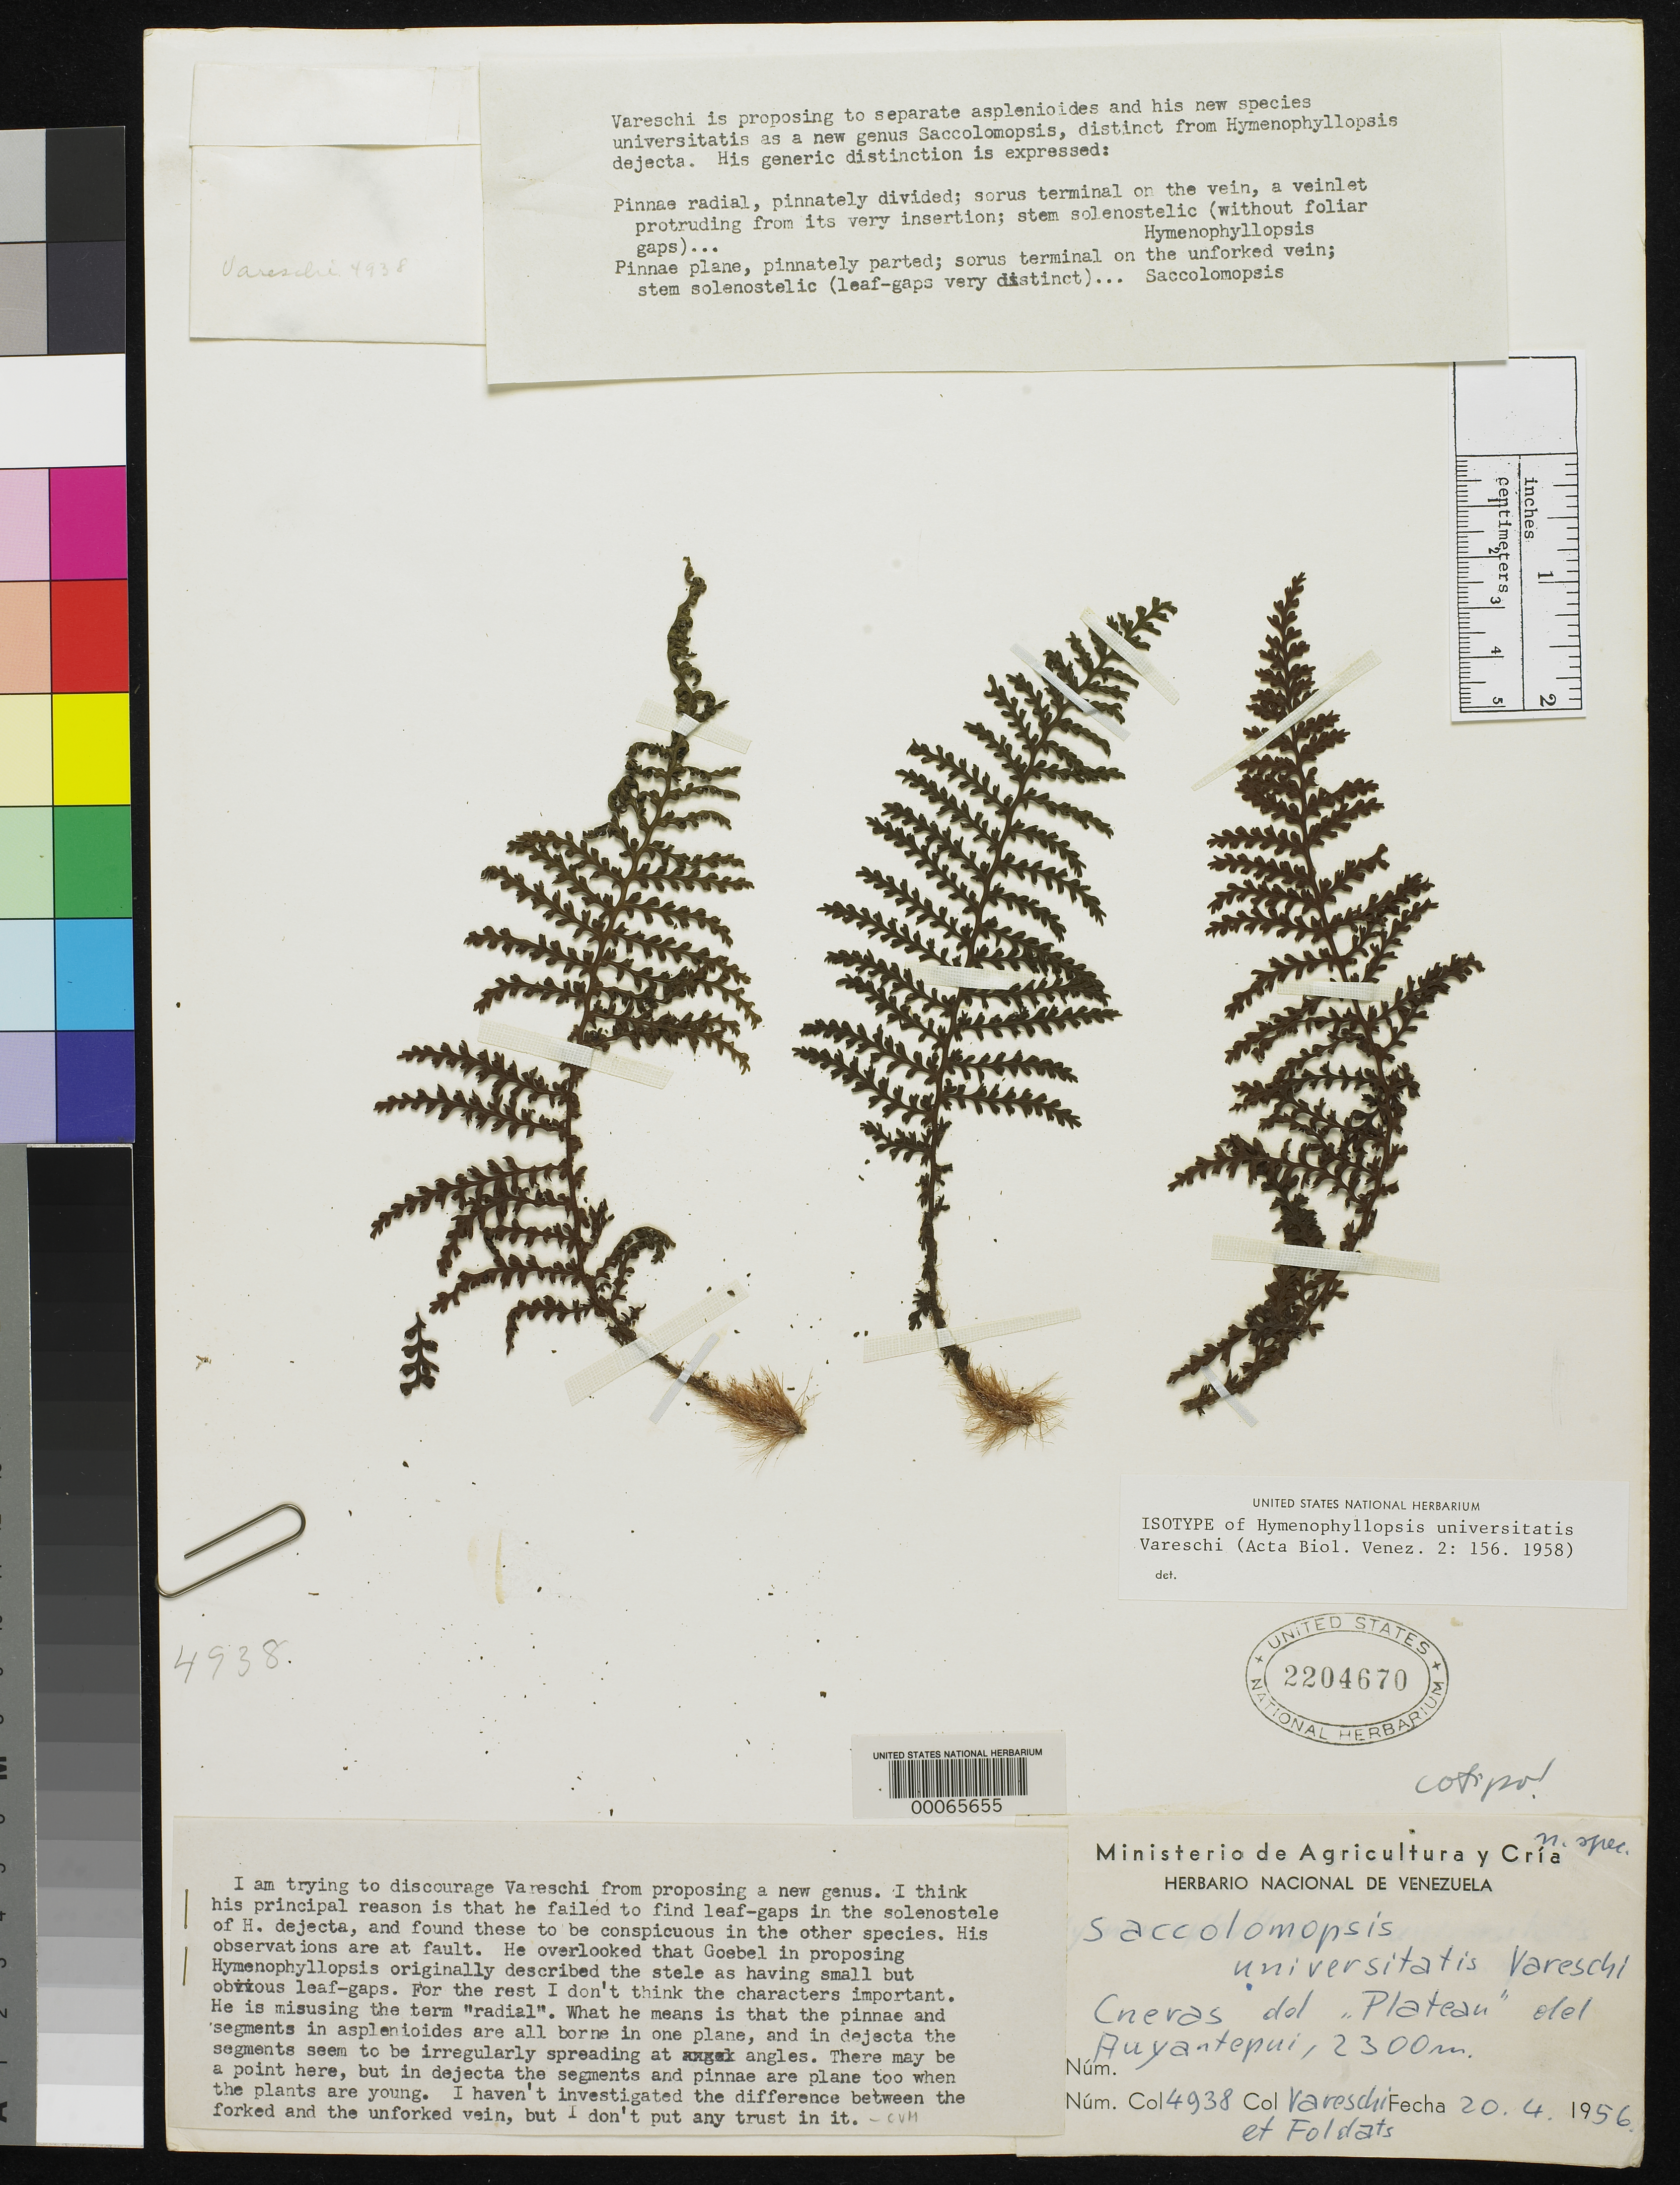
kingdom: Plantae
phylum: Tracheophyta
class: Polypodiopsida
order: Cyatheales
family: Cyatheaceae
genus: Hymenophyllopsis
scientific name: Hymenophyllopsis universitatis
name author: Vareschi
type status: Isotype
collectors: V. Vareschi & E. Foldats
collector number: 4938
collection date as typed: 20 Apr 1956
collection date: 1956-04-20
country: Venezuela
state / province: Bolivar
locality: Mt. Auyan tepui.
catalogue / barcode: US 2204670